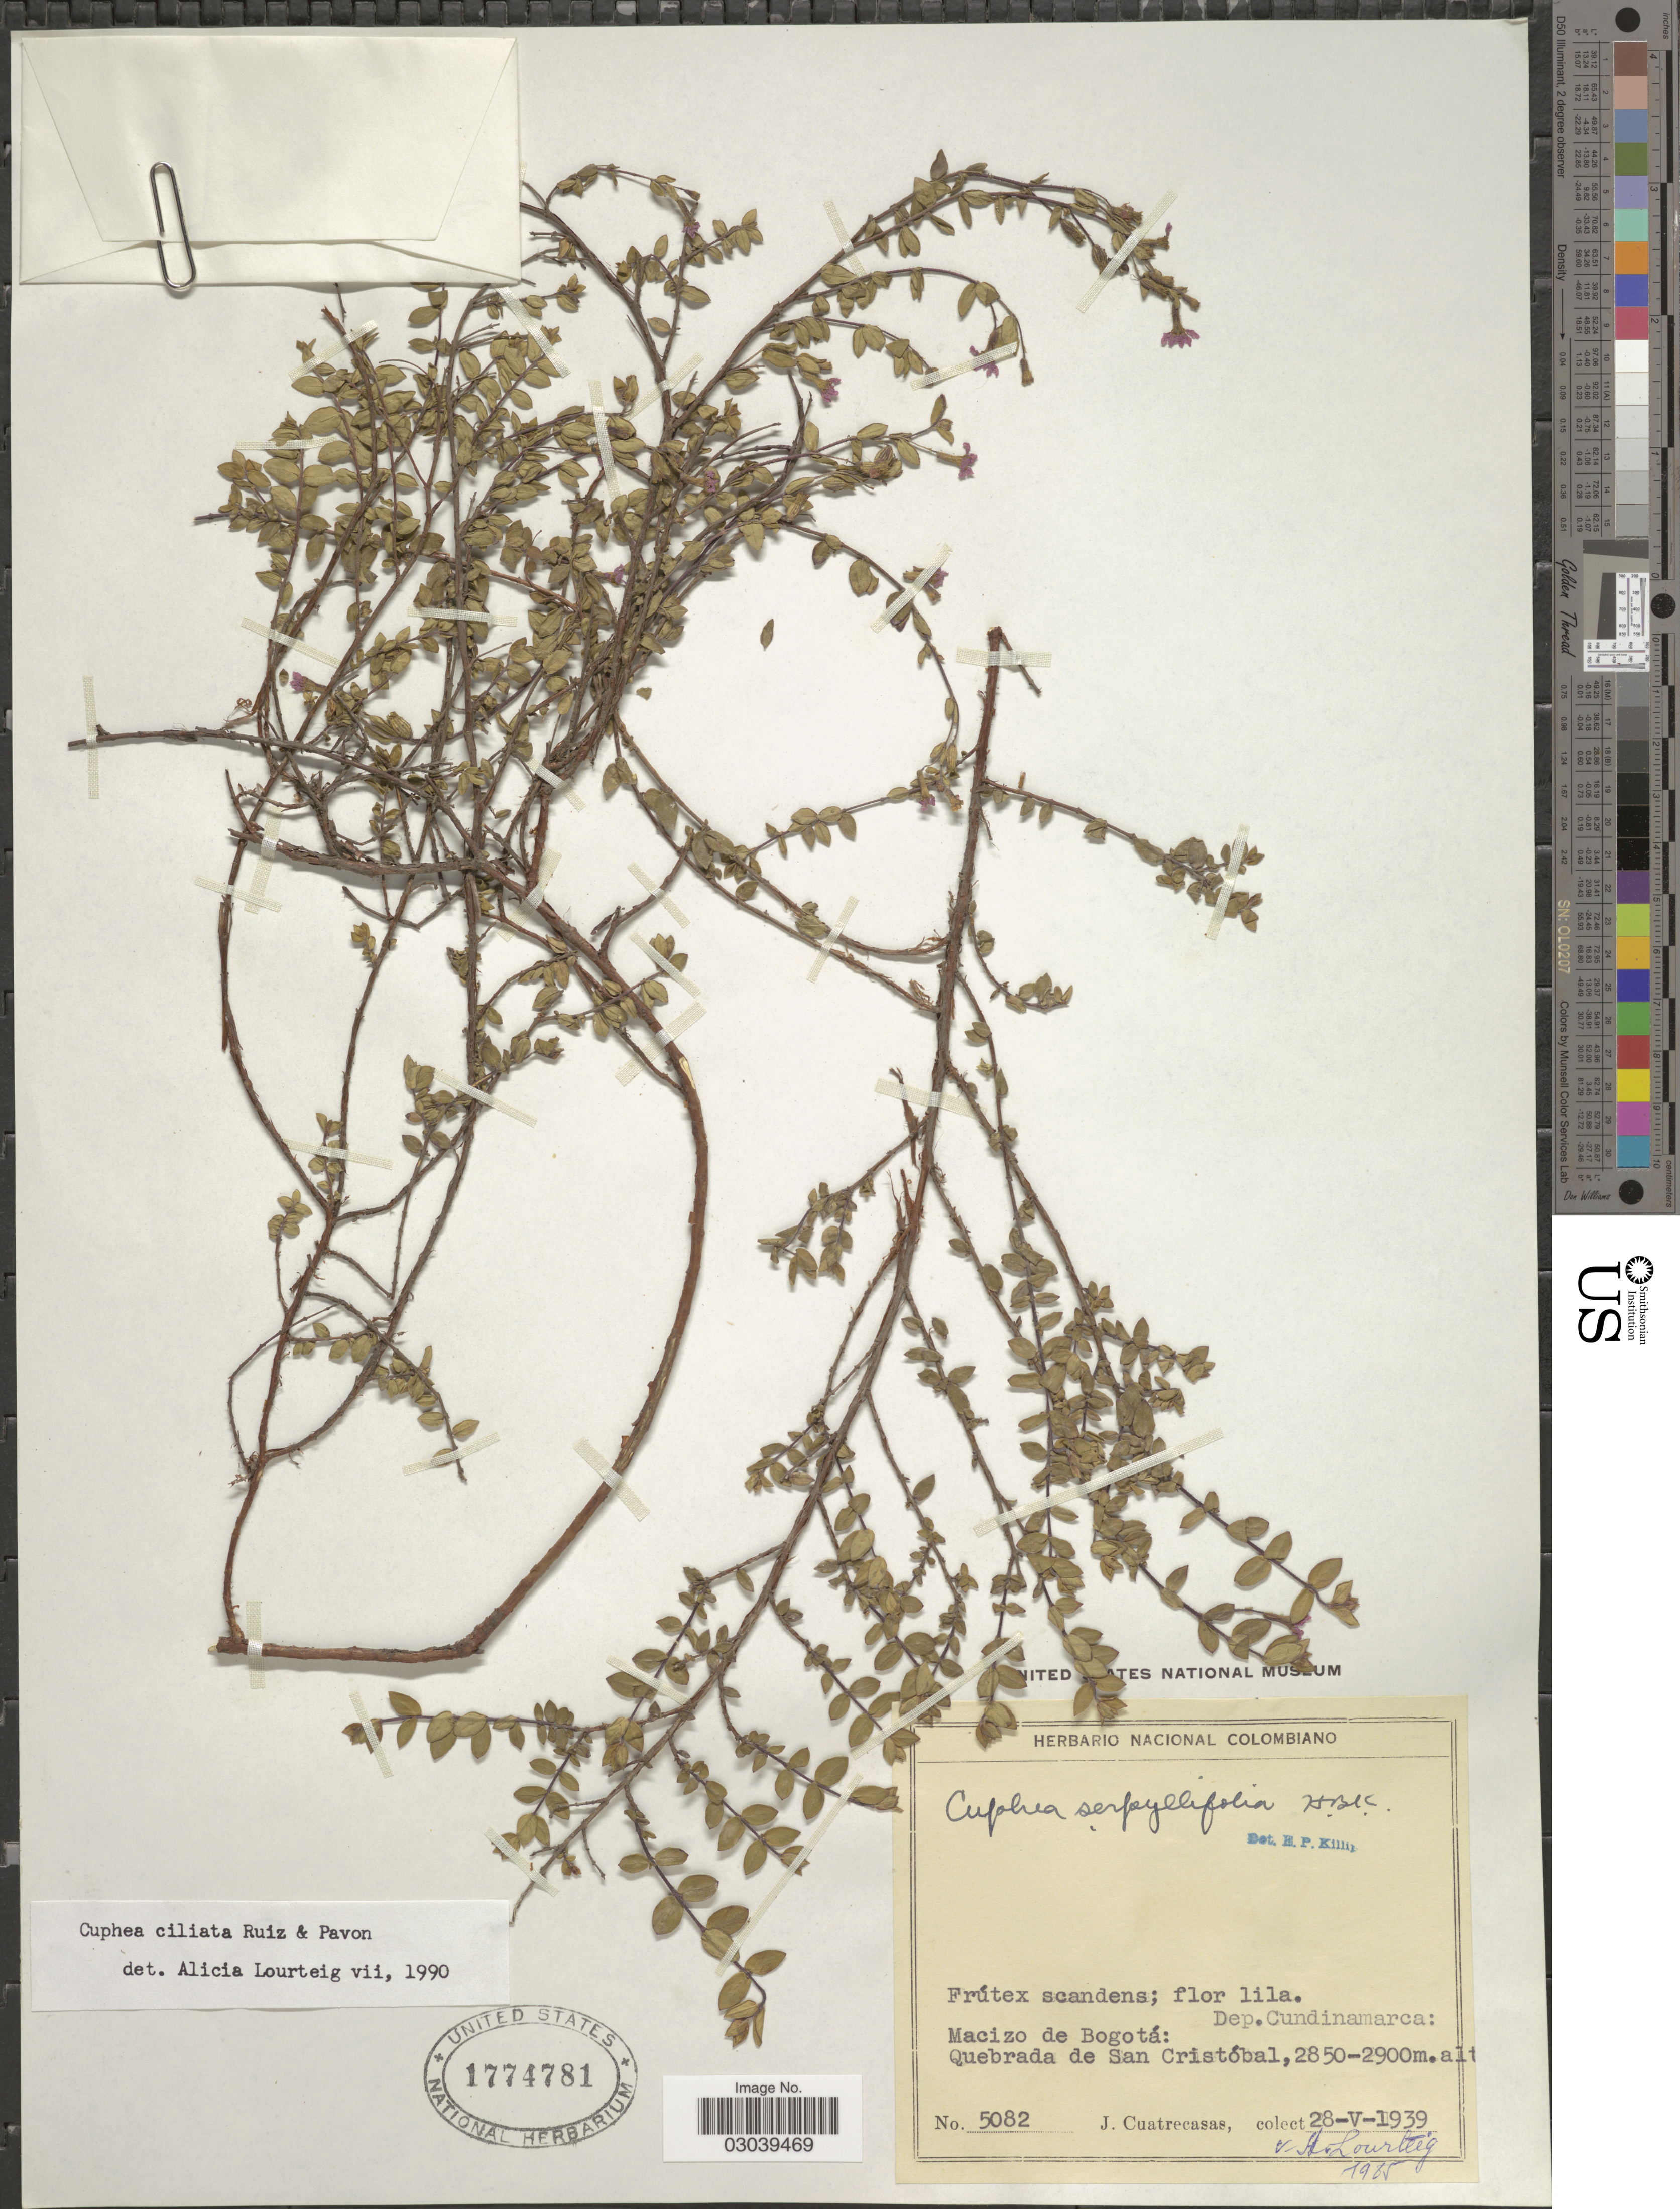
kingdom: Plantae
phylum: Tracheophyta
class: Magnoliopsida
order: Myrtales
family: Lythraceae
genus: Cuphea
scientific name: Cuphea ciliata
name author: Ruiz & Pav.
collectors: J. Cuatrecasas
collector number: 5082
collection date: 1939-05-28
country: Colombia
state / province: Cundinamarca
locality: Dep. Cundinamarca: Macizo de Bogotá. Quebrada de San Cristóbal.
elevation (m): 2850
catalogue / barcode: US 1774781